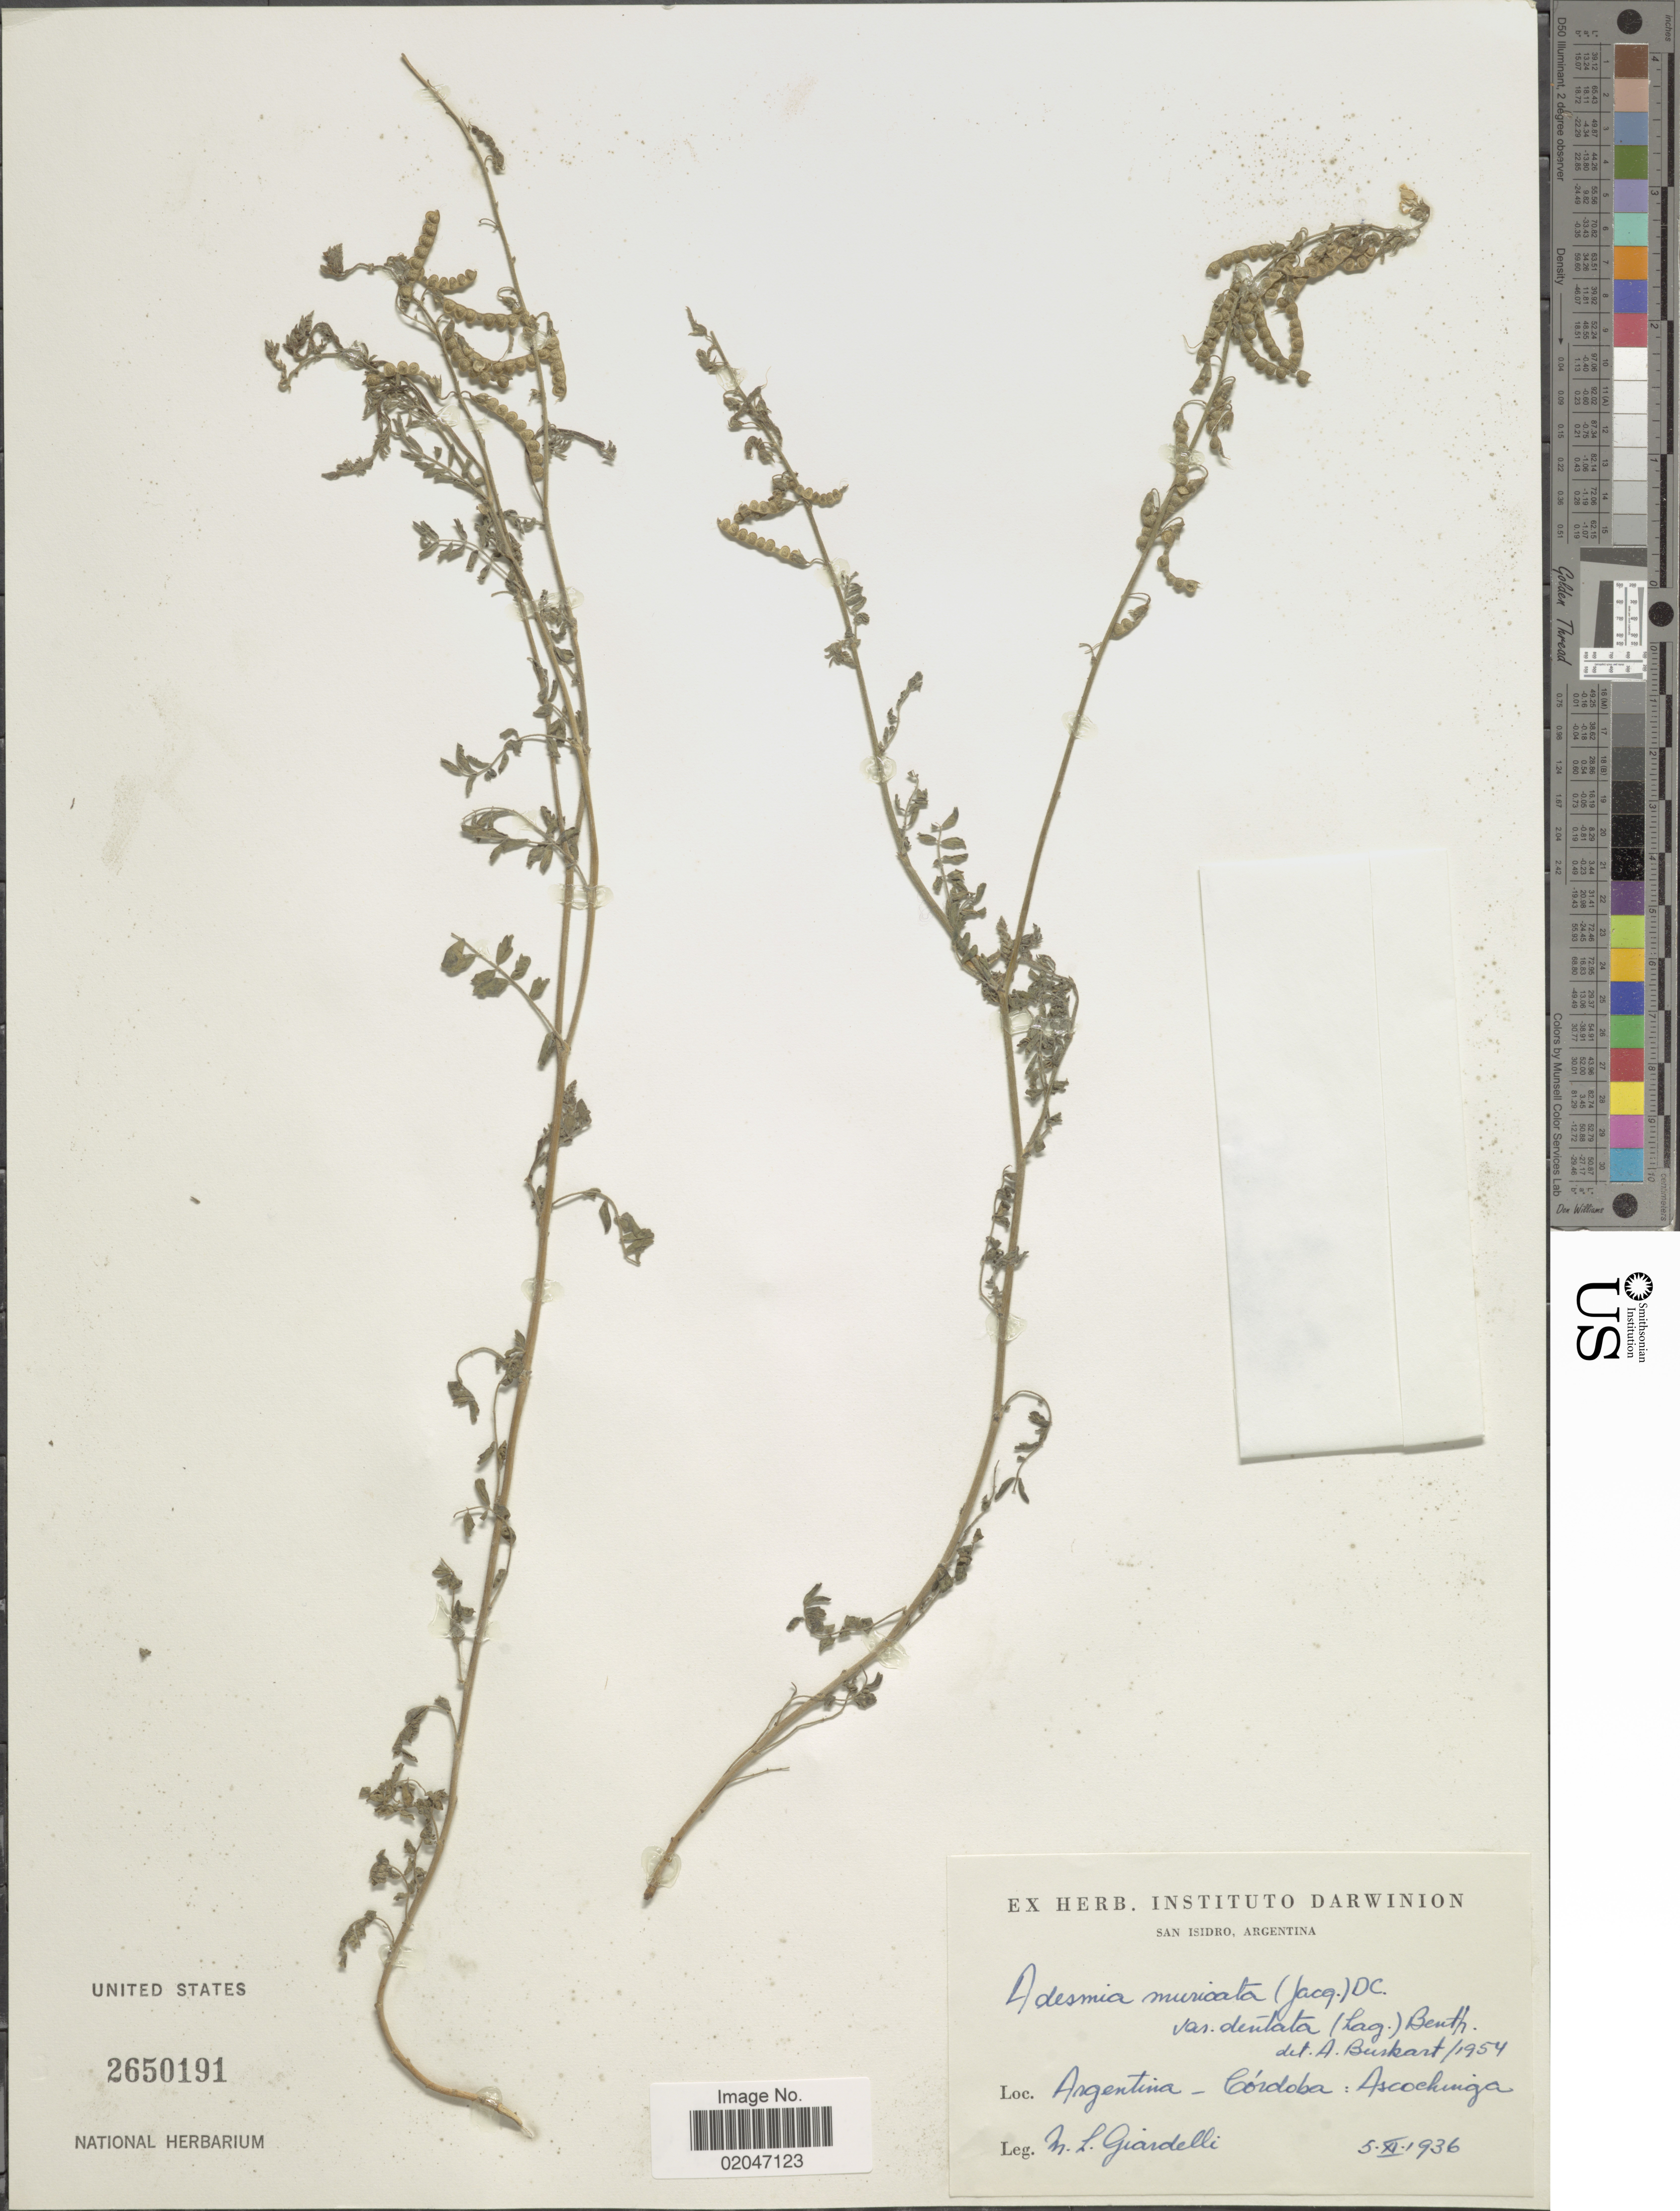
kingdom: Plantae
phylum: Tracheophyta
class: Magnoliopsida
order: Fabales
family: Fabaceae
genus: Adesmia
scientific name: Adesmia muricata var. dentata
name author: Benth.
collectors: M. Giardelli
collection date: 1936-11-05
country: Argentina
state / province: Cordoba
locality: Ascochinga.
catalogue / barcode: US 2650191